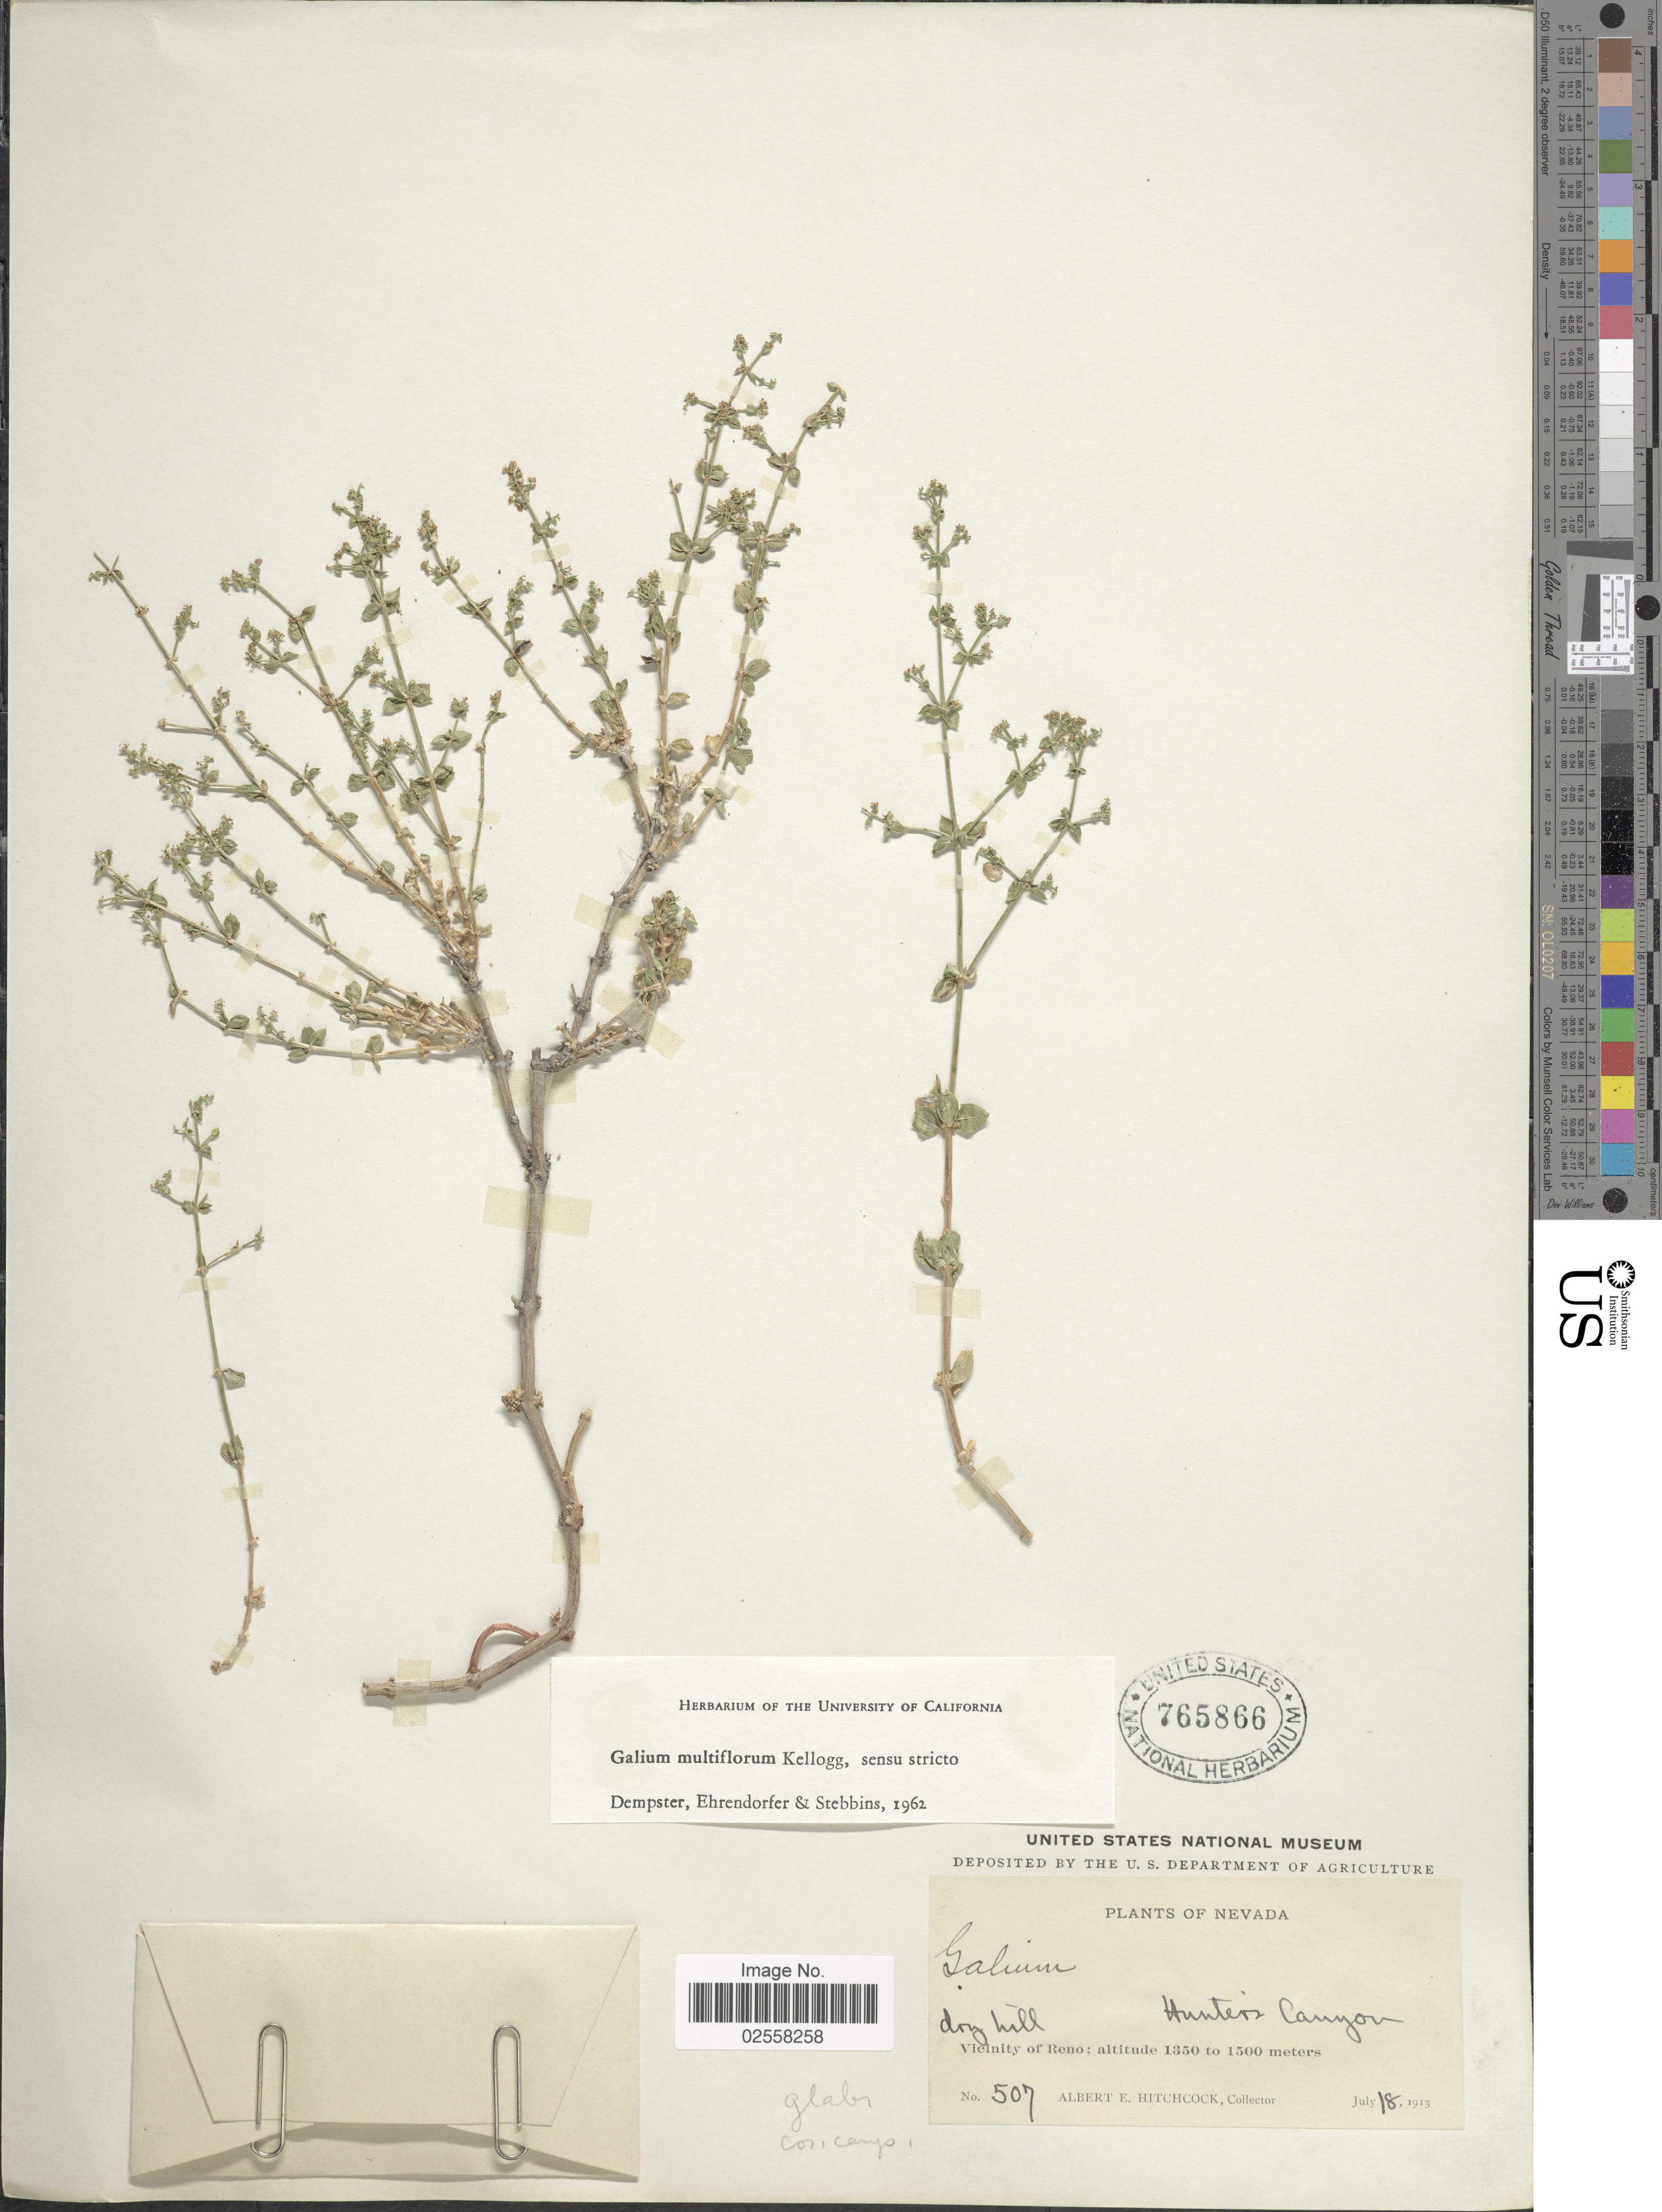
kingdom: Plantae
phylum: Tracheophyta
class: Magnoliopsida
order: Gentianales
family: Rubiaceae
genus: Galium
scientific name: Galium multiflorum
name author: Kellogg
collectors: A. Hitchcock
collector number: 507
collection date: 1913-07-18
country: United States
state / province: Nevada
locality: Hunters Canyon, Vicinity of Reno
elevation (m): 1350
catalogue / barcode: US 765866